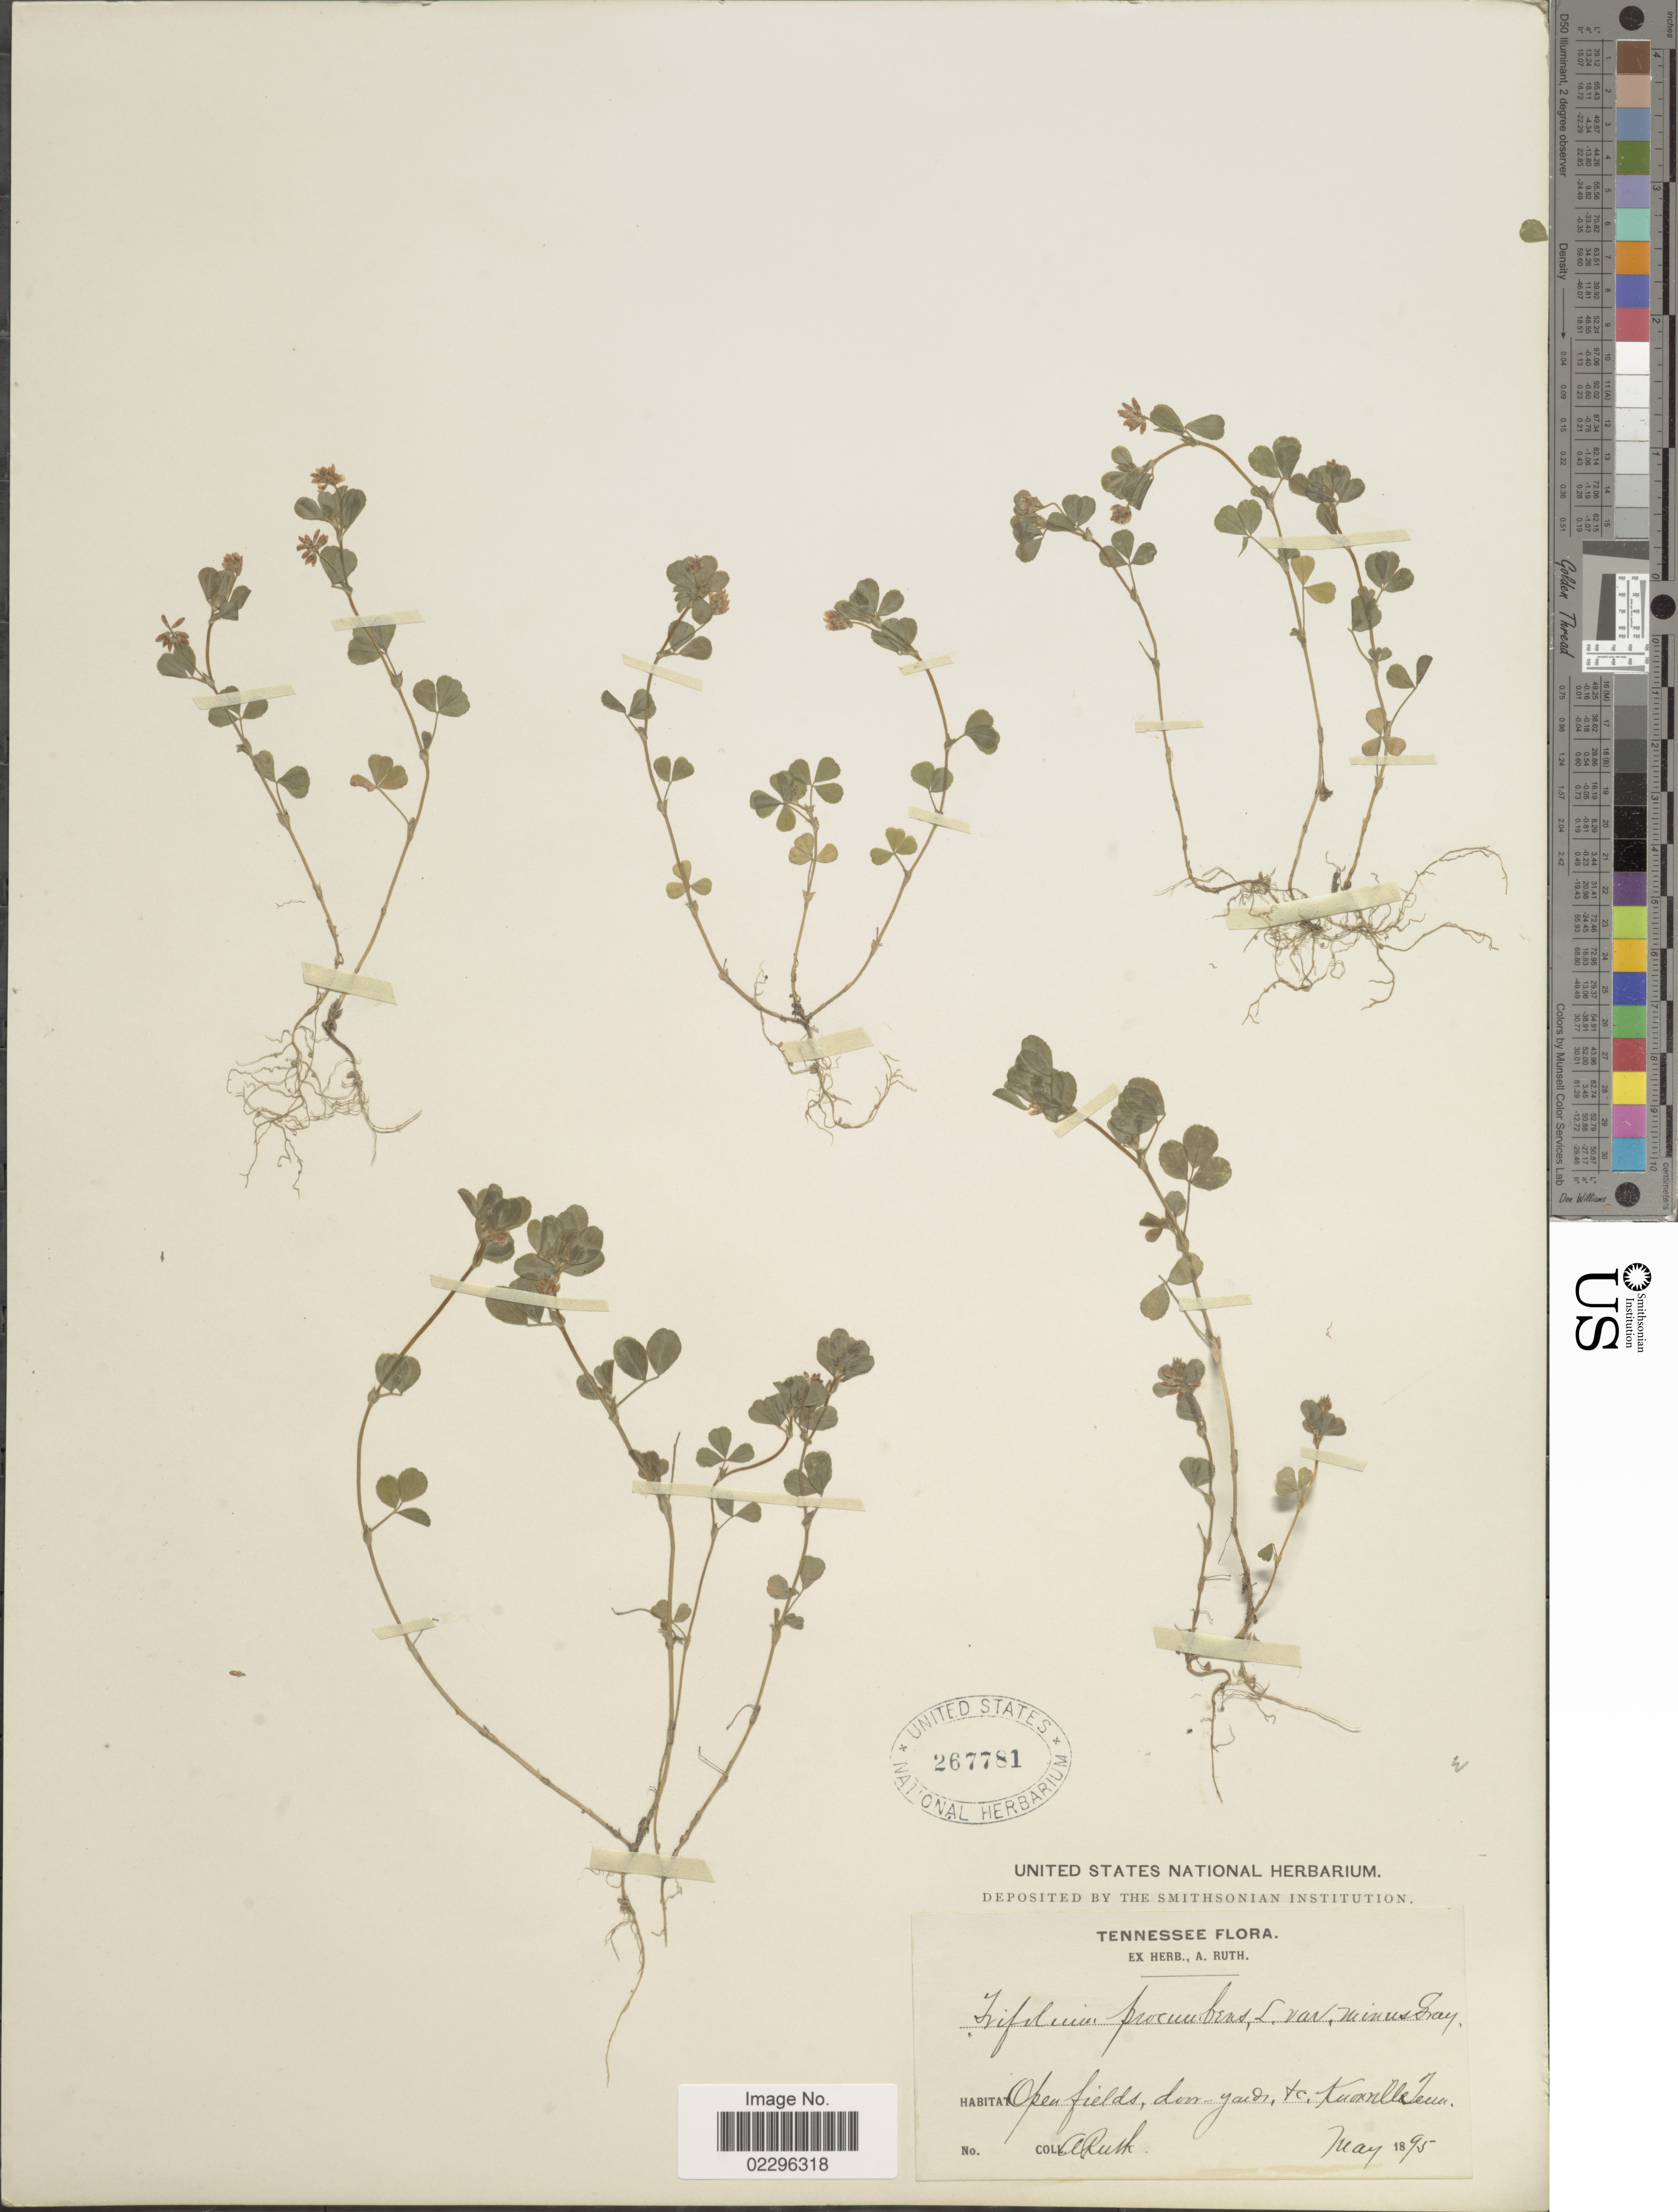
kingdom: Plantae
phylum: Tracheophyta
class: Magnoliopsida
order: Fabales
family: Fabaceae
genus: Trifolium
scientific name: Trifolium dubium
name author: Sibth.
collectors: A. Ruth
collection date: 1895-05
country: United States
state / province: Tennessee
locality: Open fields, door-jards, tc, Knoxville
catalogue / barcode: US 267781